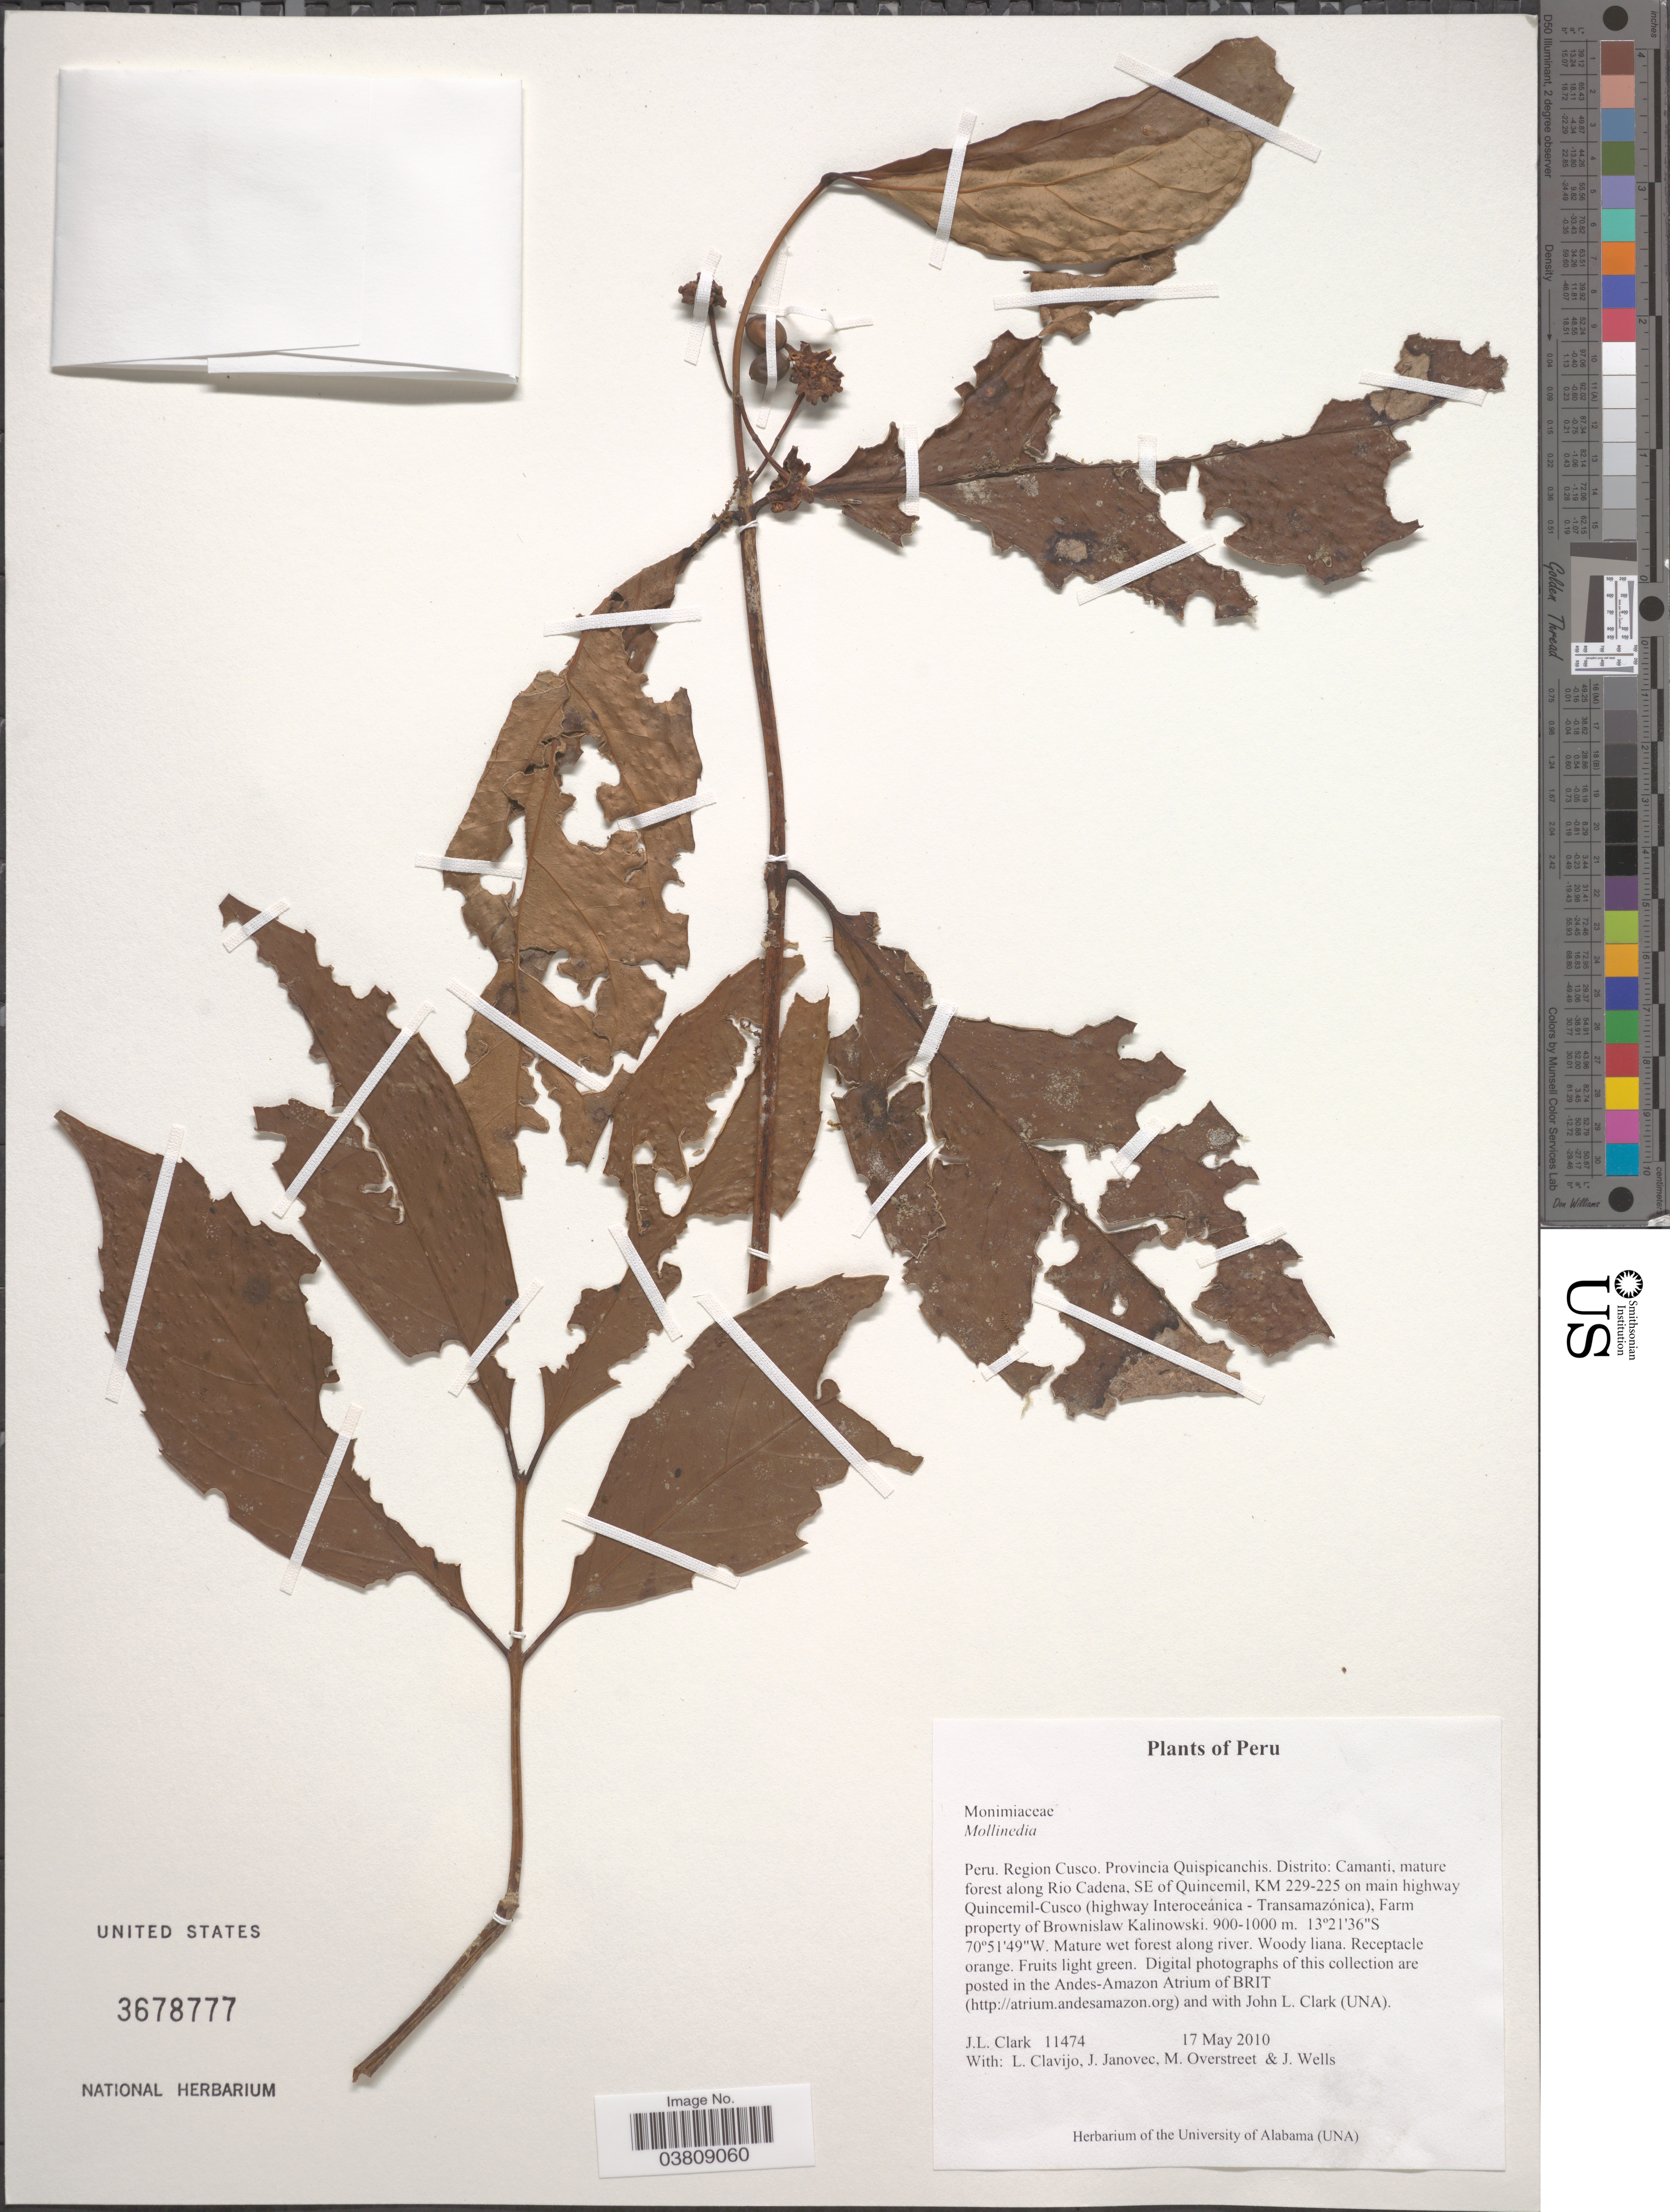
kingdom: Plantae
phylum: Tracheophyta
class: Magnoliopsida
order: Laurales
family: Monimiaceae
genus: Mollinedia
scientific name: Mollinedia sp.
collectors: J. L. Clark, L. Clavijo, J. Janovec, M. Overstreet & J. Wells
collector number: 11474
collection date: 2010-05-17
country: Peru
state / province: Cusco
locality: Region Cusco. Provincia Quispicanchis. Distrito: Camanti, mature forest along Rio Cadena. SE of Quincemil, KM 229-225 on main highway Quincemil-Cusco (highway Interoceánica - Transamazónica), Farm property of Brownislaw Kalinowski. Mature wet forest along river.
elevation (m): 900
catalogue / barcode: US 3678777